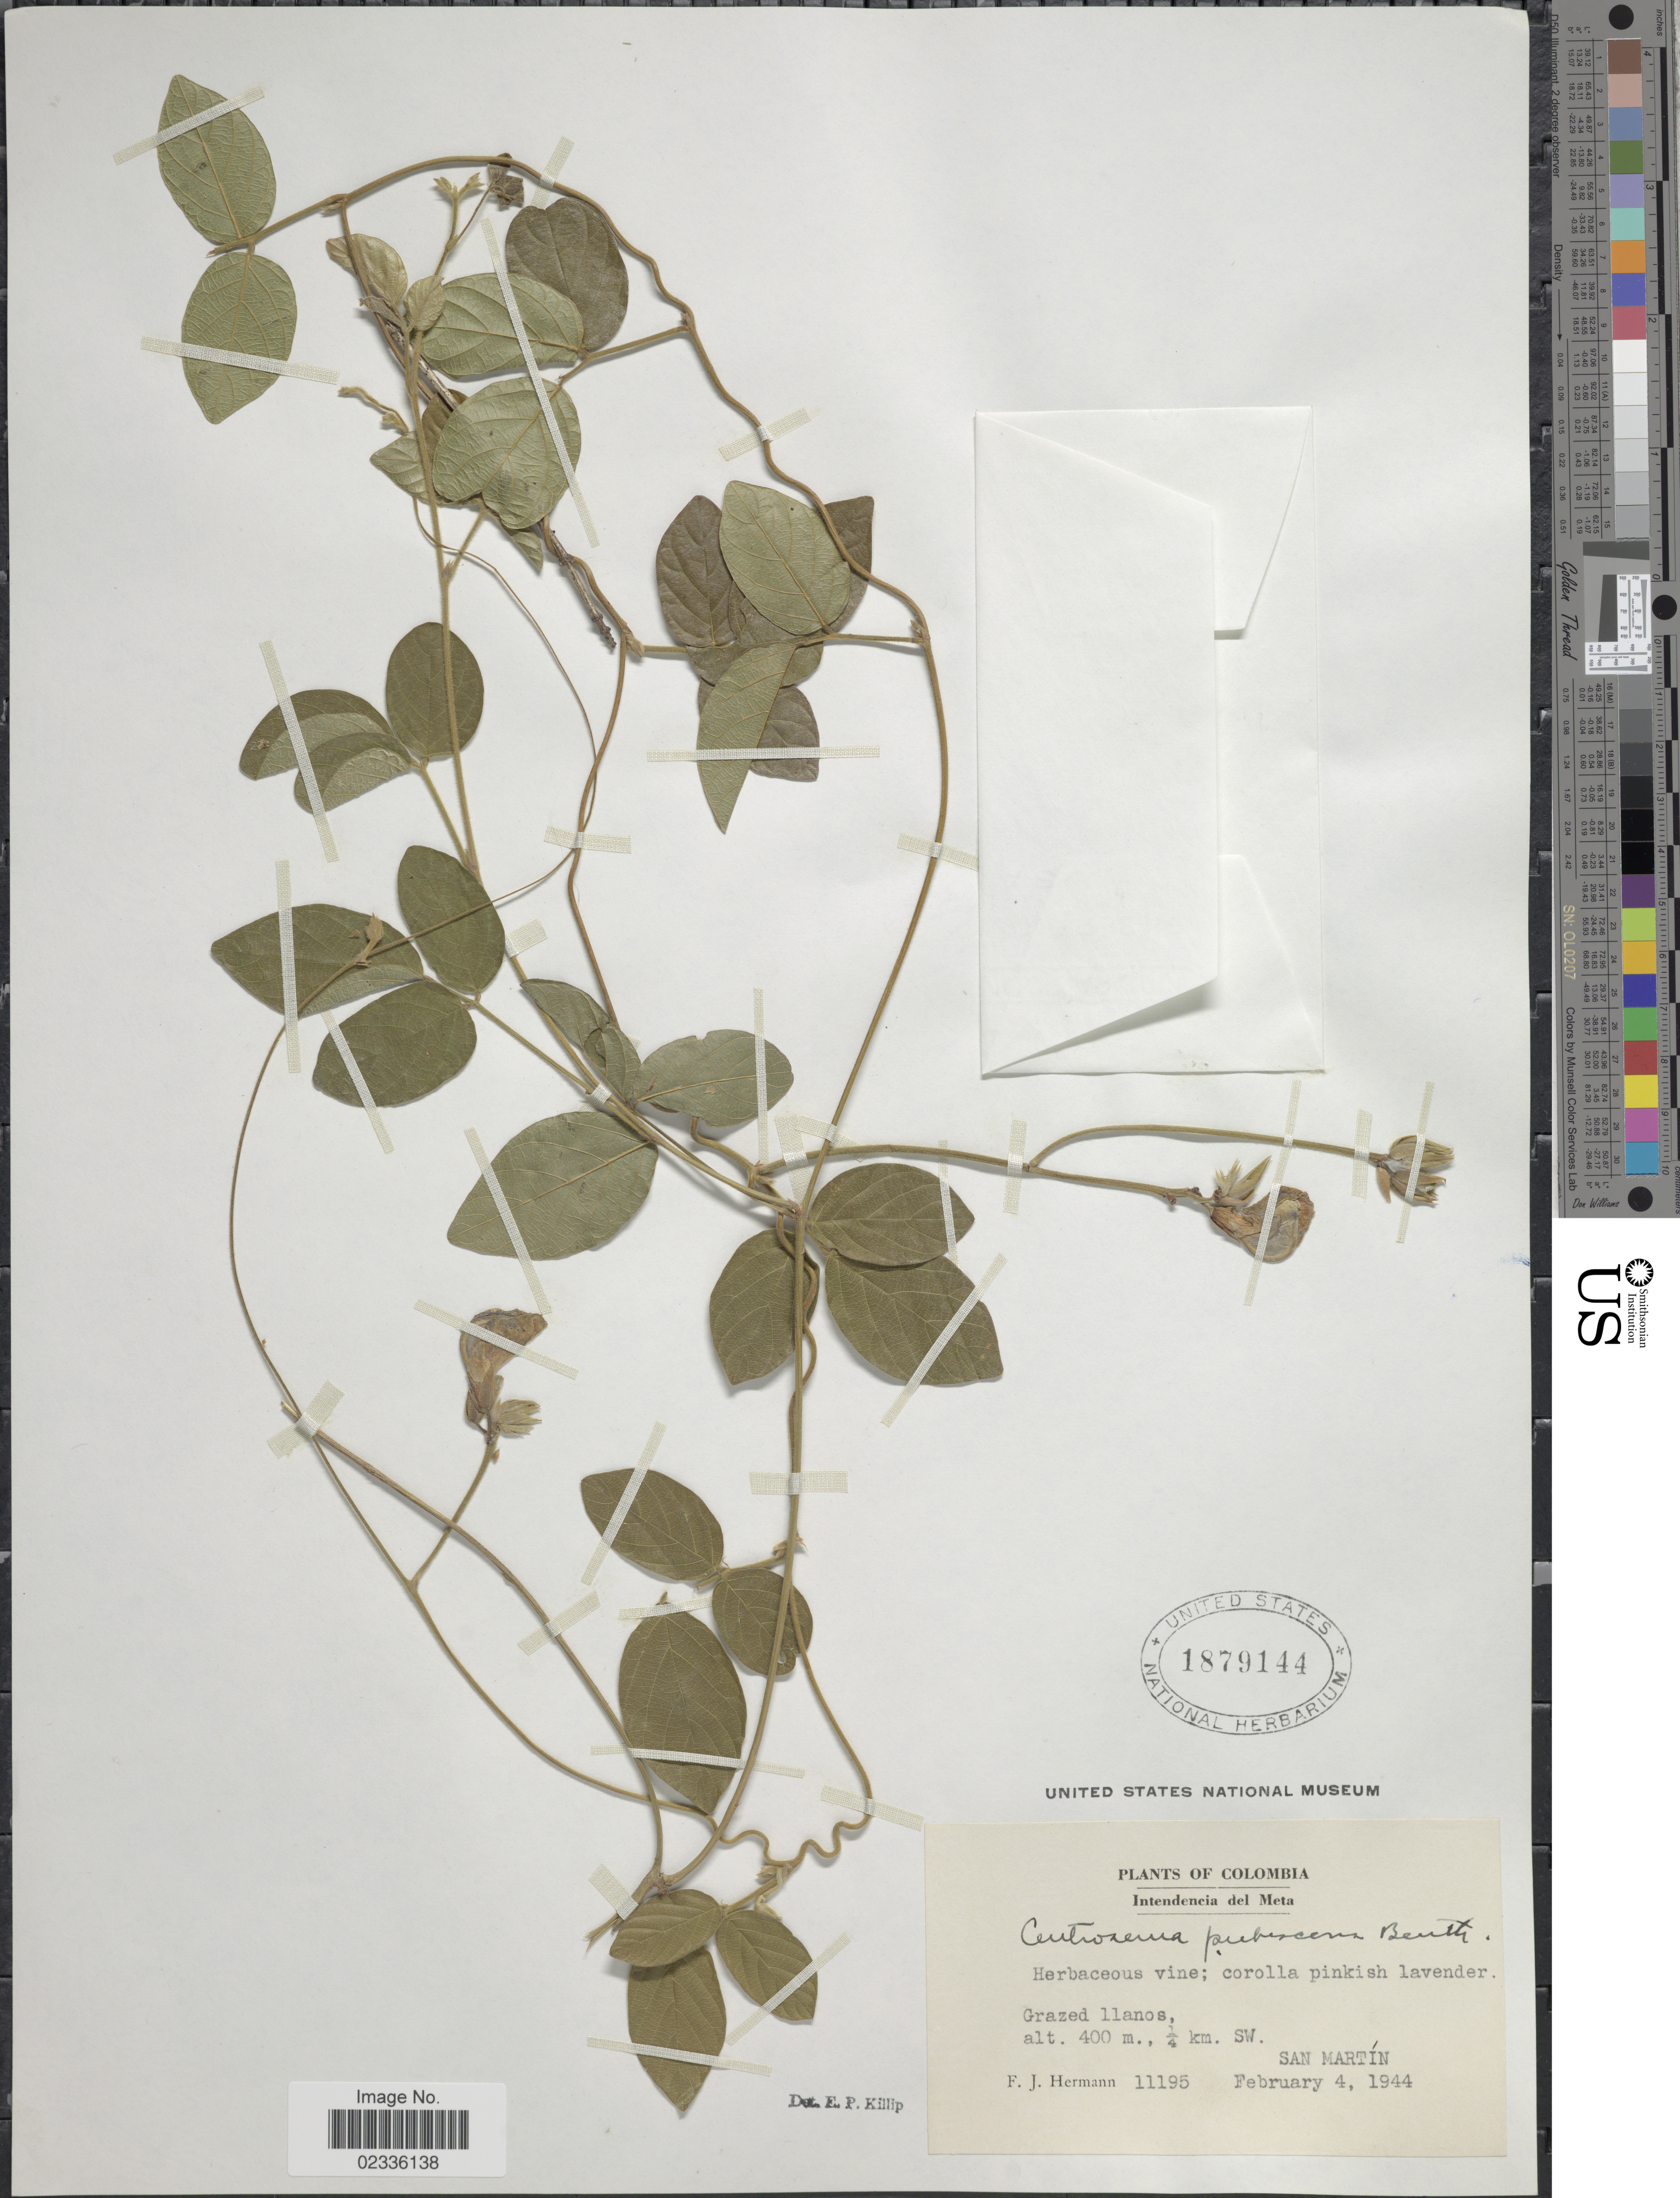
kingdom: Plantae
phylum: Tracheophyta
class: Magnoliopsida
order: Fabales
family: Fabaceae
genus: Centrosema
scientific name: Centrosema pubescens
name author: Benth.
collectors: F. J. Hermann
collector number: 11195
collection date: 1944-02-04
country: Colombia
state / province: Meta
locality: Intendencia del Meta. Grazed llanos, ¼ km. SW. San Martin.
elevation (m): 400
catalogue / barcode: US 1879144